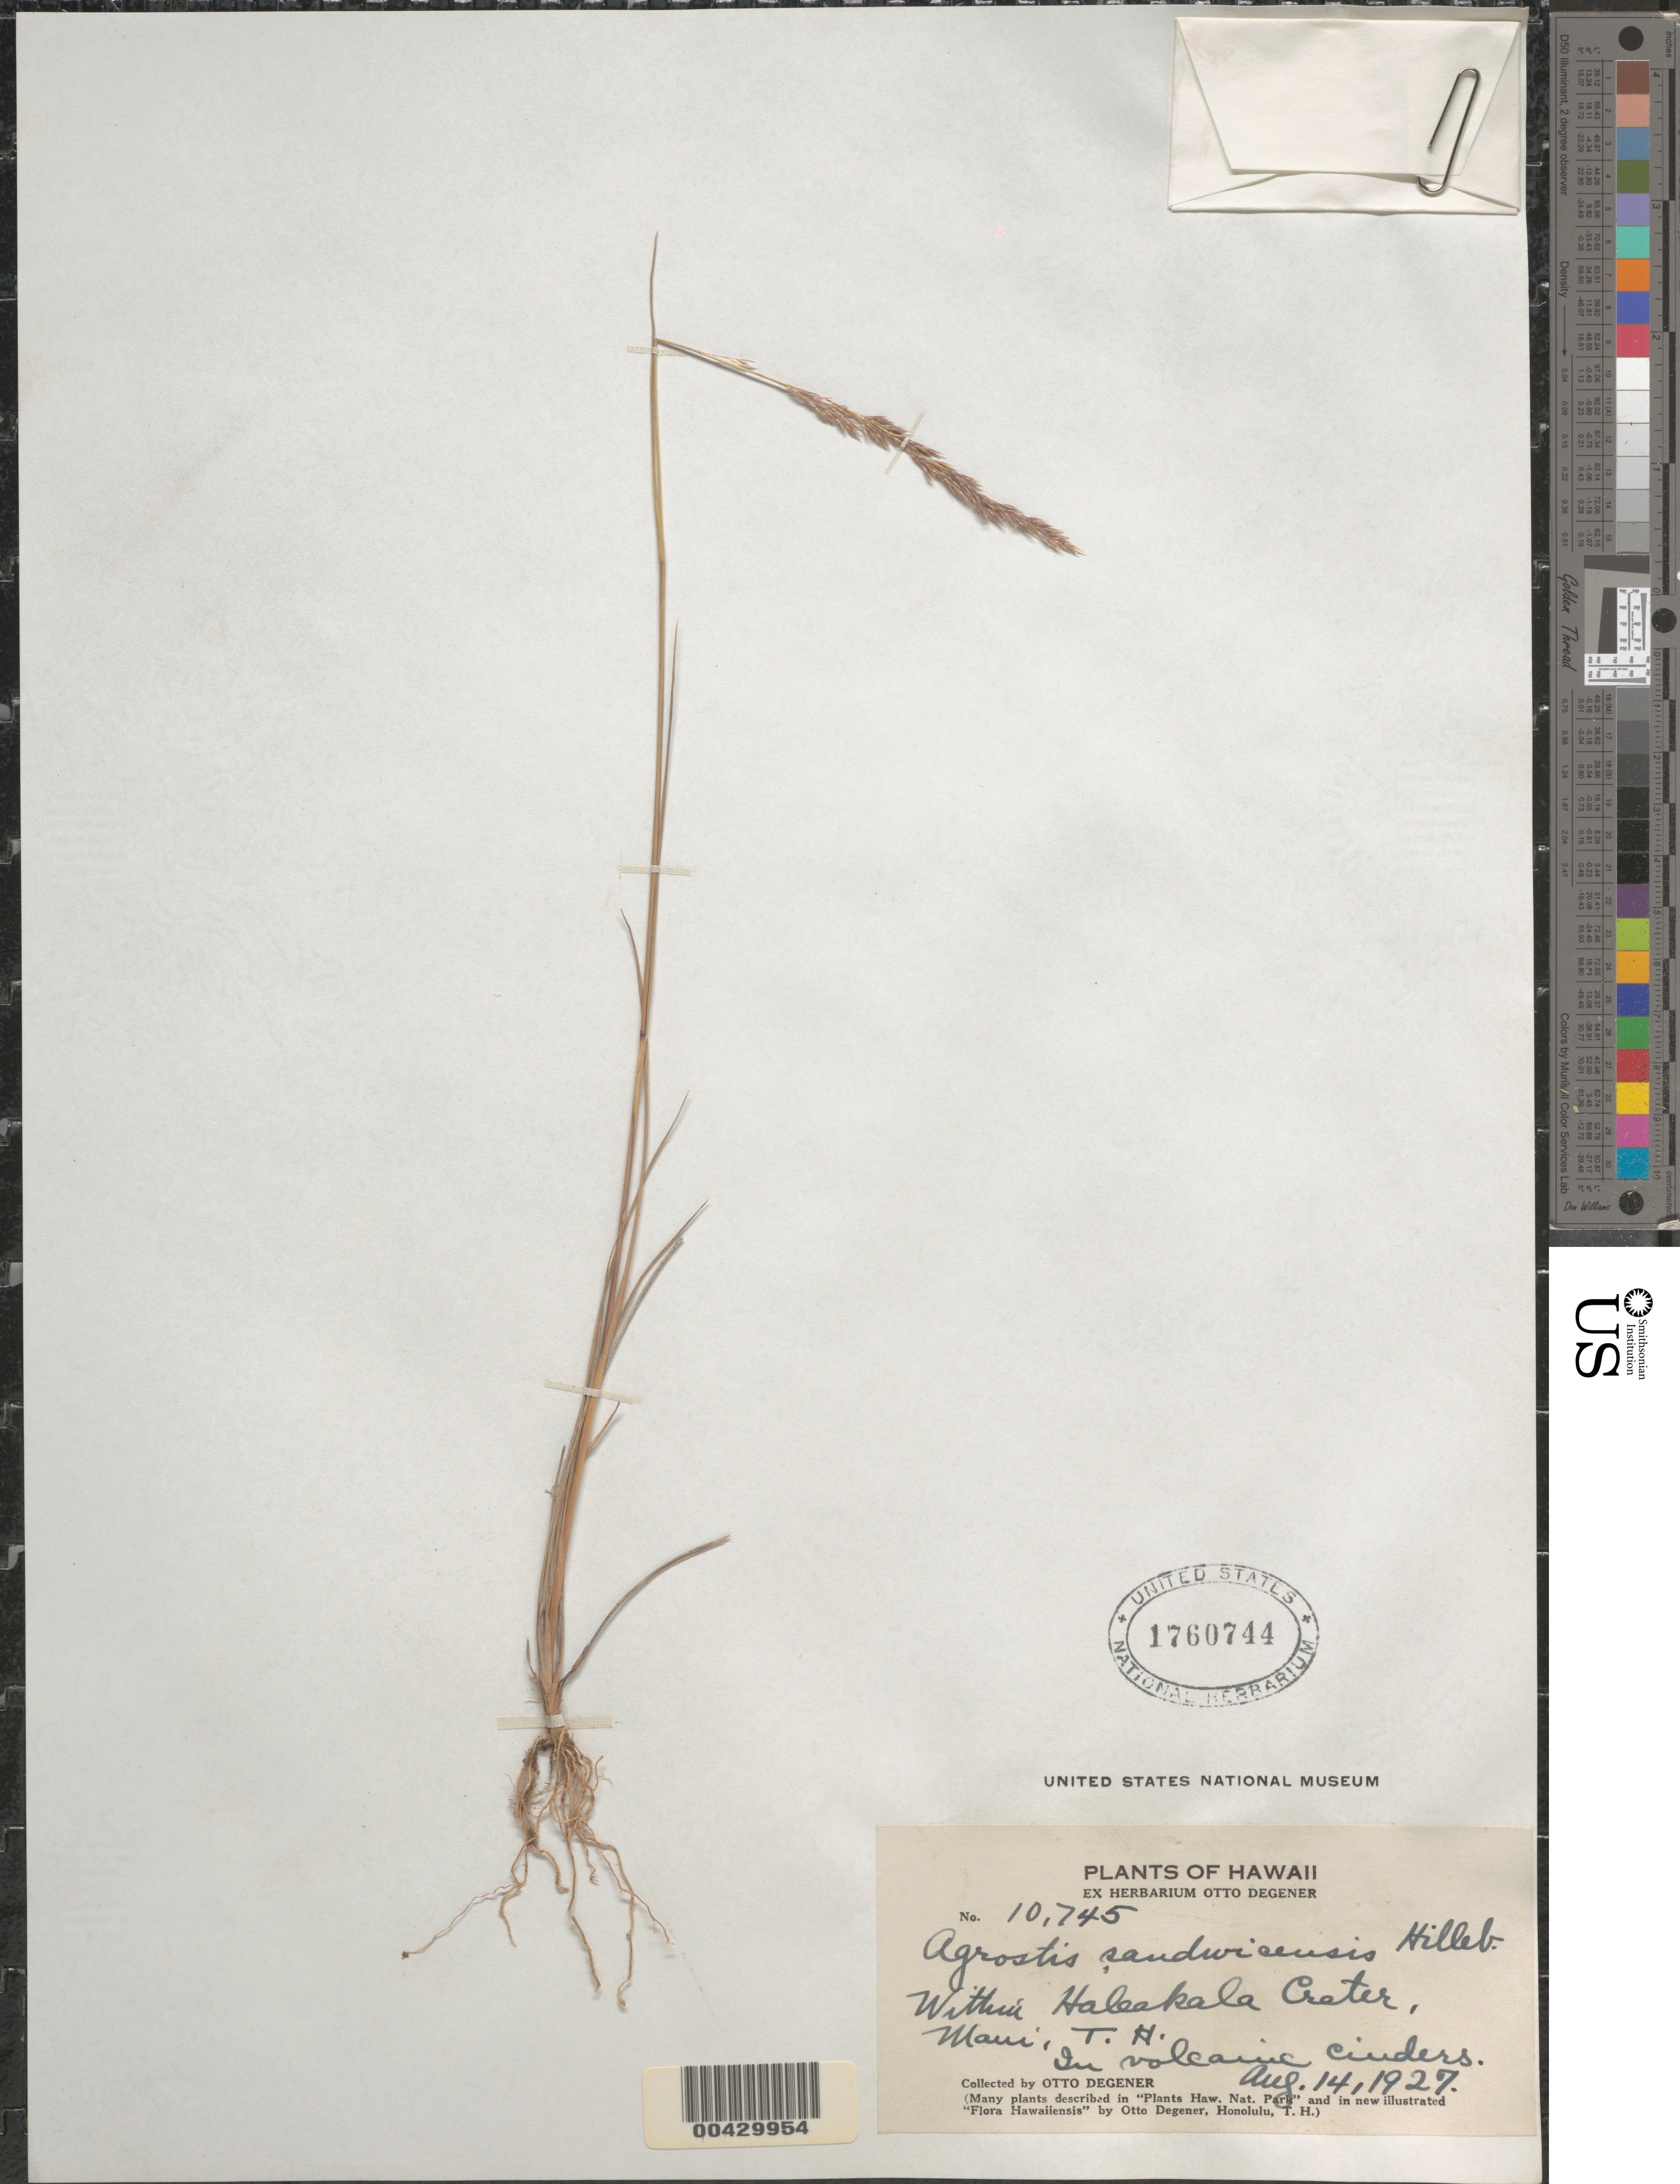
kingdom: Plantae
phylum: Tracheophyta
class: Liliopsida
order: Poales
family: Poaceae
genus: Agrostis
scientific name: Agrostis sandwicensis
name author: Hillebr.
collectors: O. Degener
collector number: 10745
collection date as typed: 14 Aug 1927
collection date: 1927-08-14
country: United States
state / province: Hawaii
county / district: Maui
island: Maui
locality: Within Haleakala Crater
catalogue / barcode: US 1760744